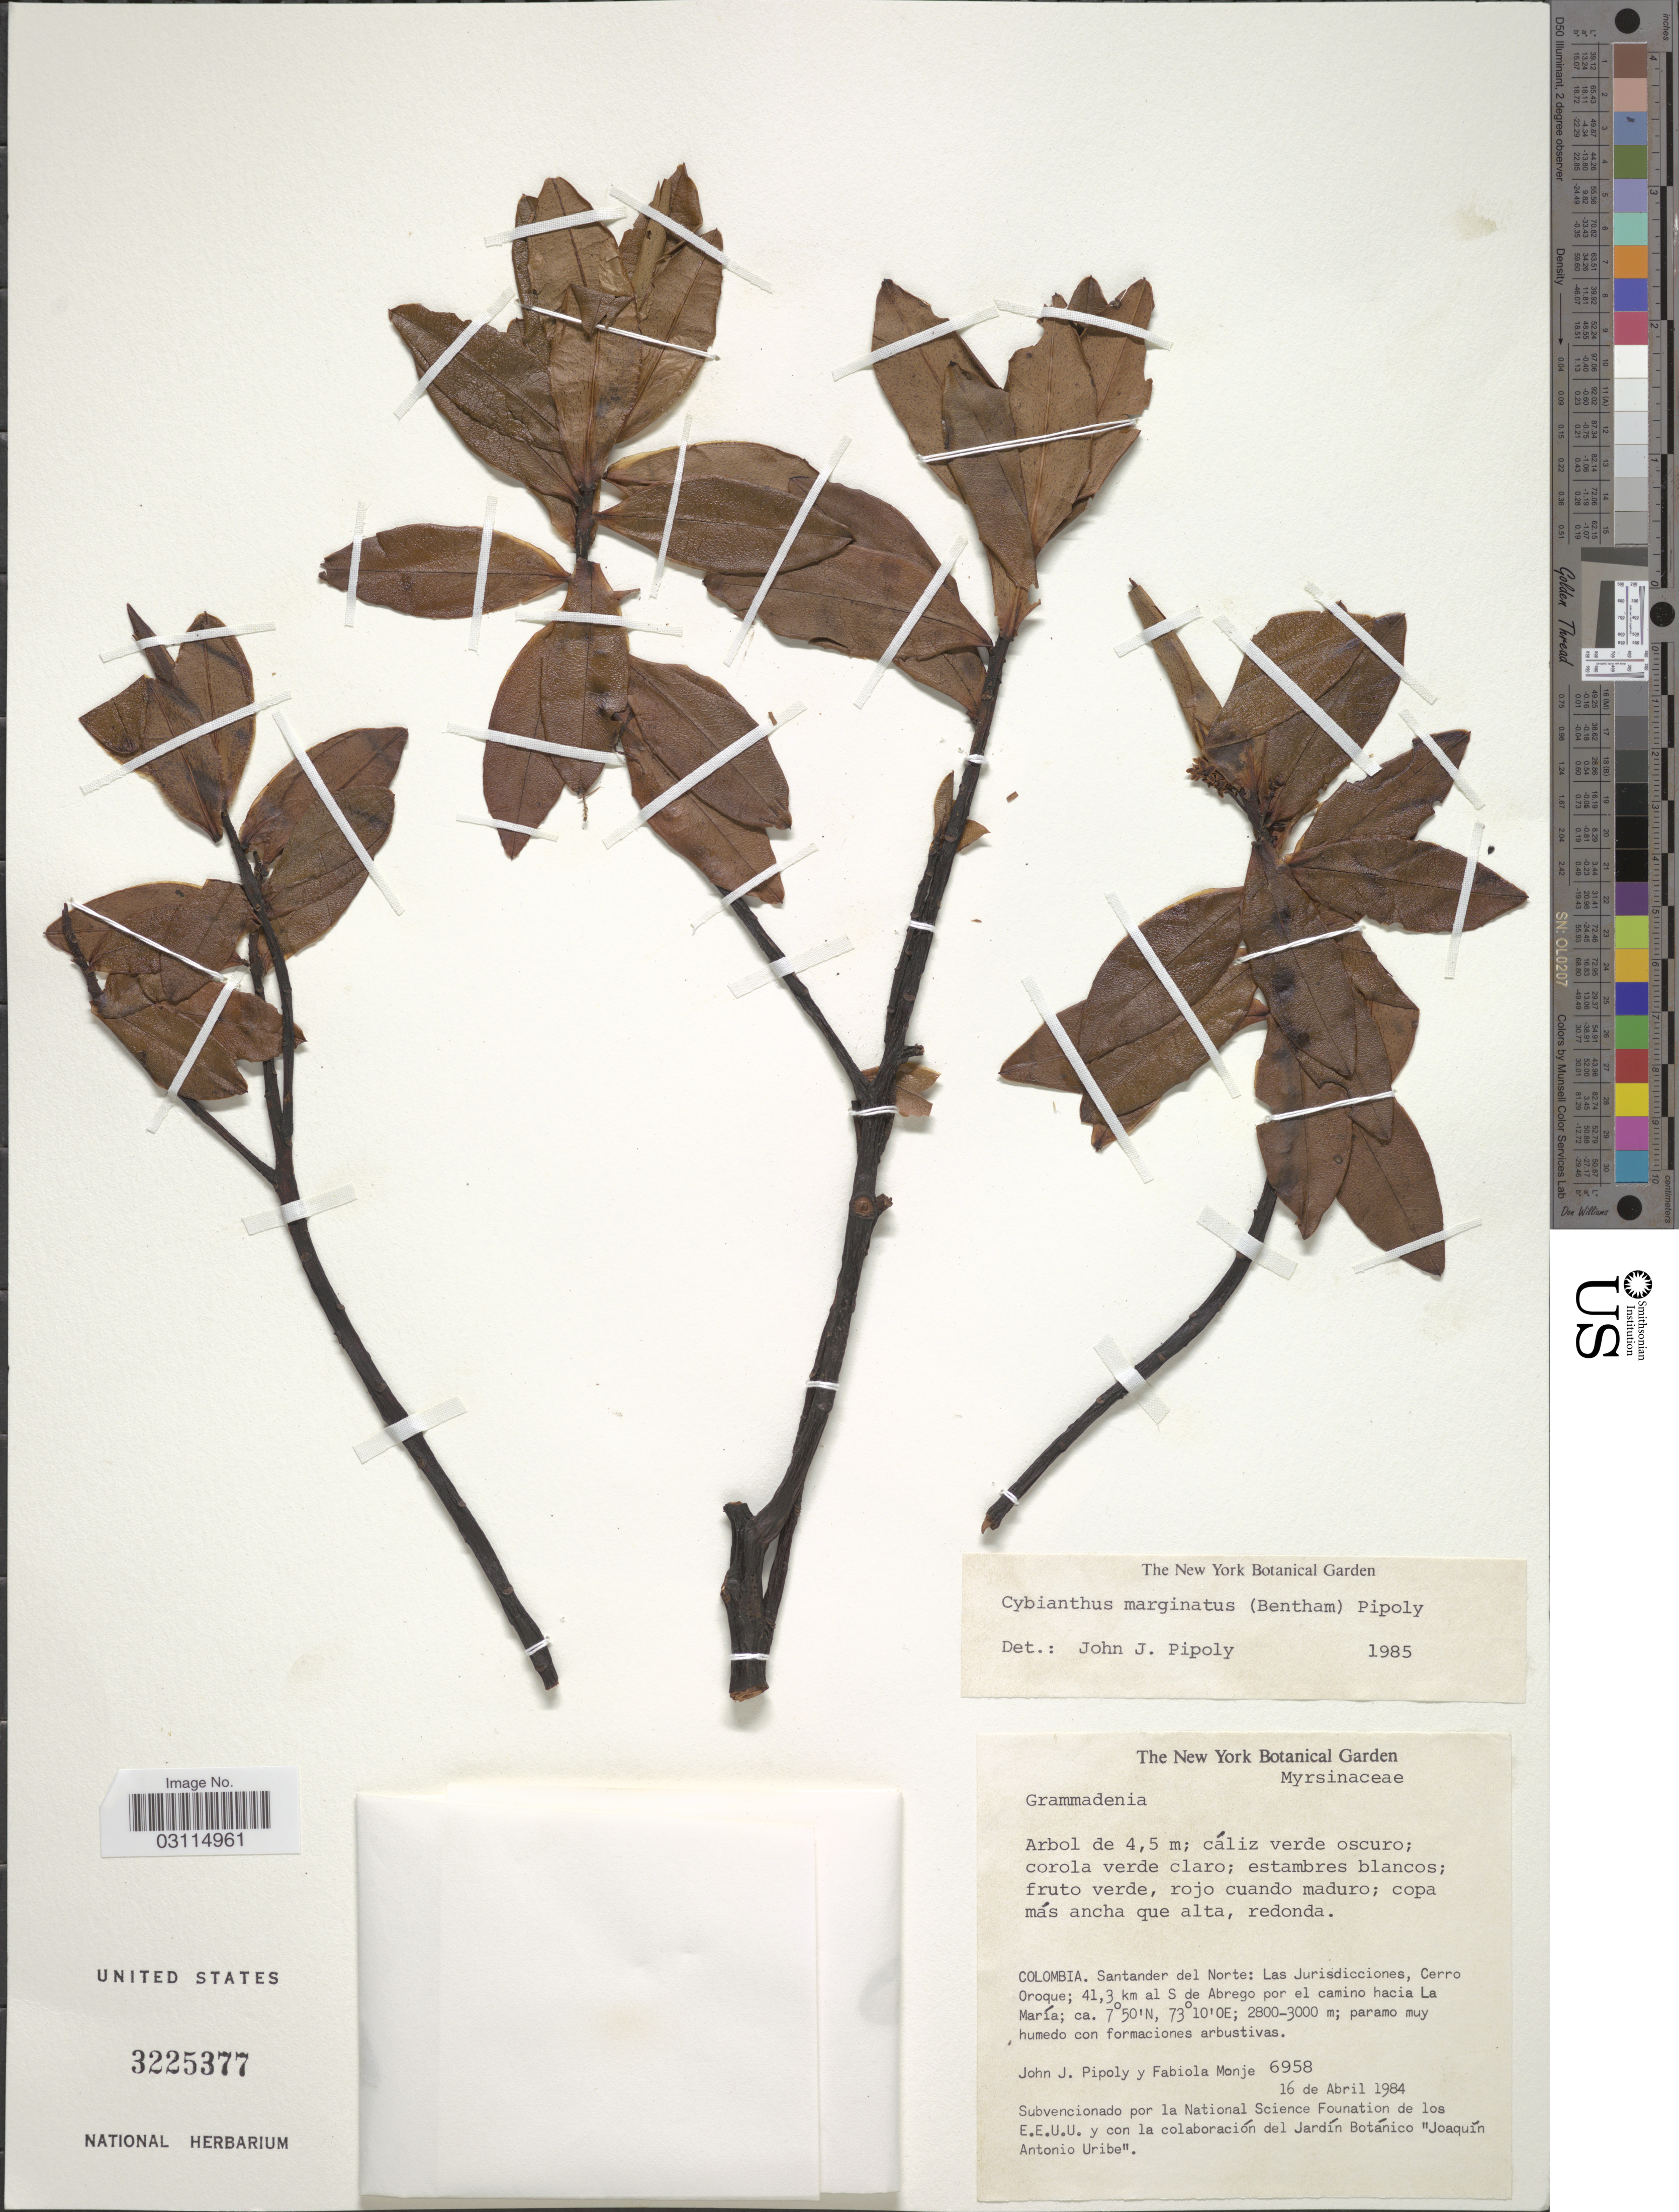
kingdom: Plantae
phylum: Tracheophyta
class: Magnoliopsida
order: Ericales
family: Primulaceae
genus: Cybianthus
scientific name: Cybianthus marginatus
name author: (Benth.) Pipoly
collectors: J. J. Pipoly & F. Monje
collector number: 6958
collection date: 1984-04-16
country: Colombia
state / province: Norte de Santander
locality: Santander del Norte: Las Jurisdicciones, Cerro Oroque; 41.3 km al S de Abrego por el camino hacia La María.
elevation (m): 2800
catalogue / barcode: US 3225377